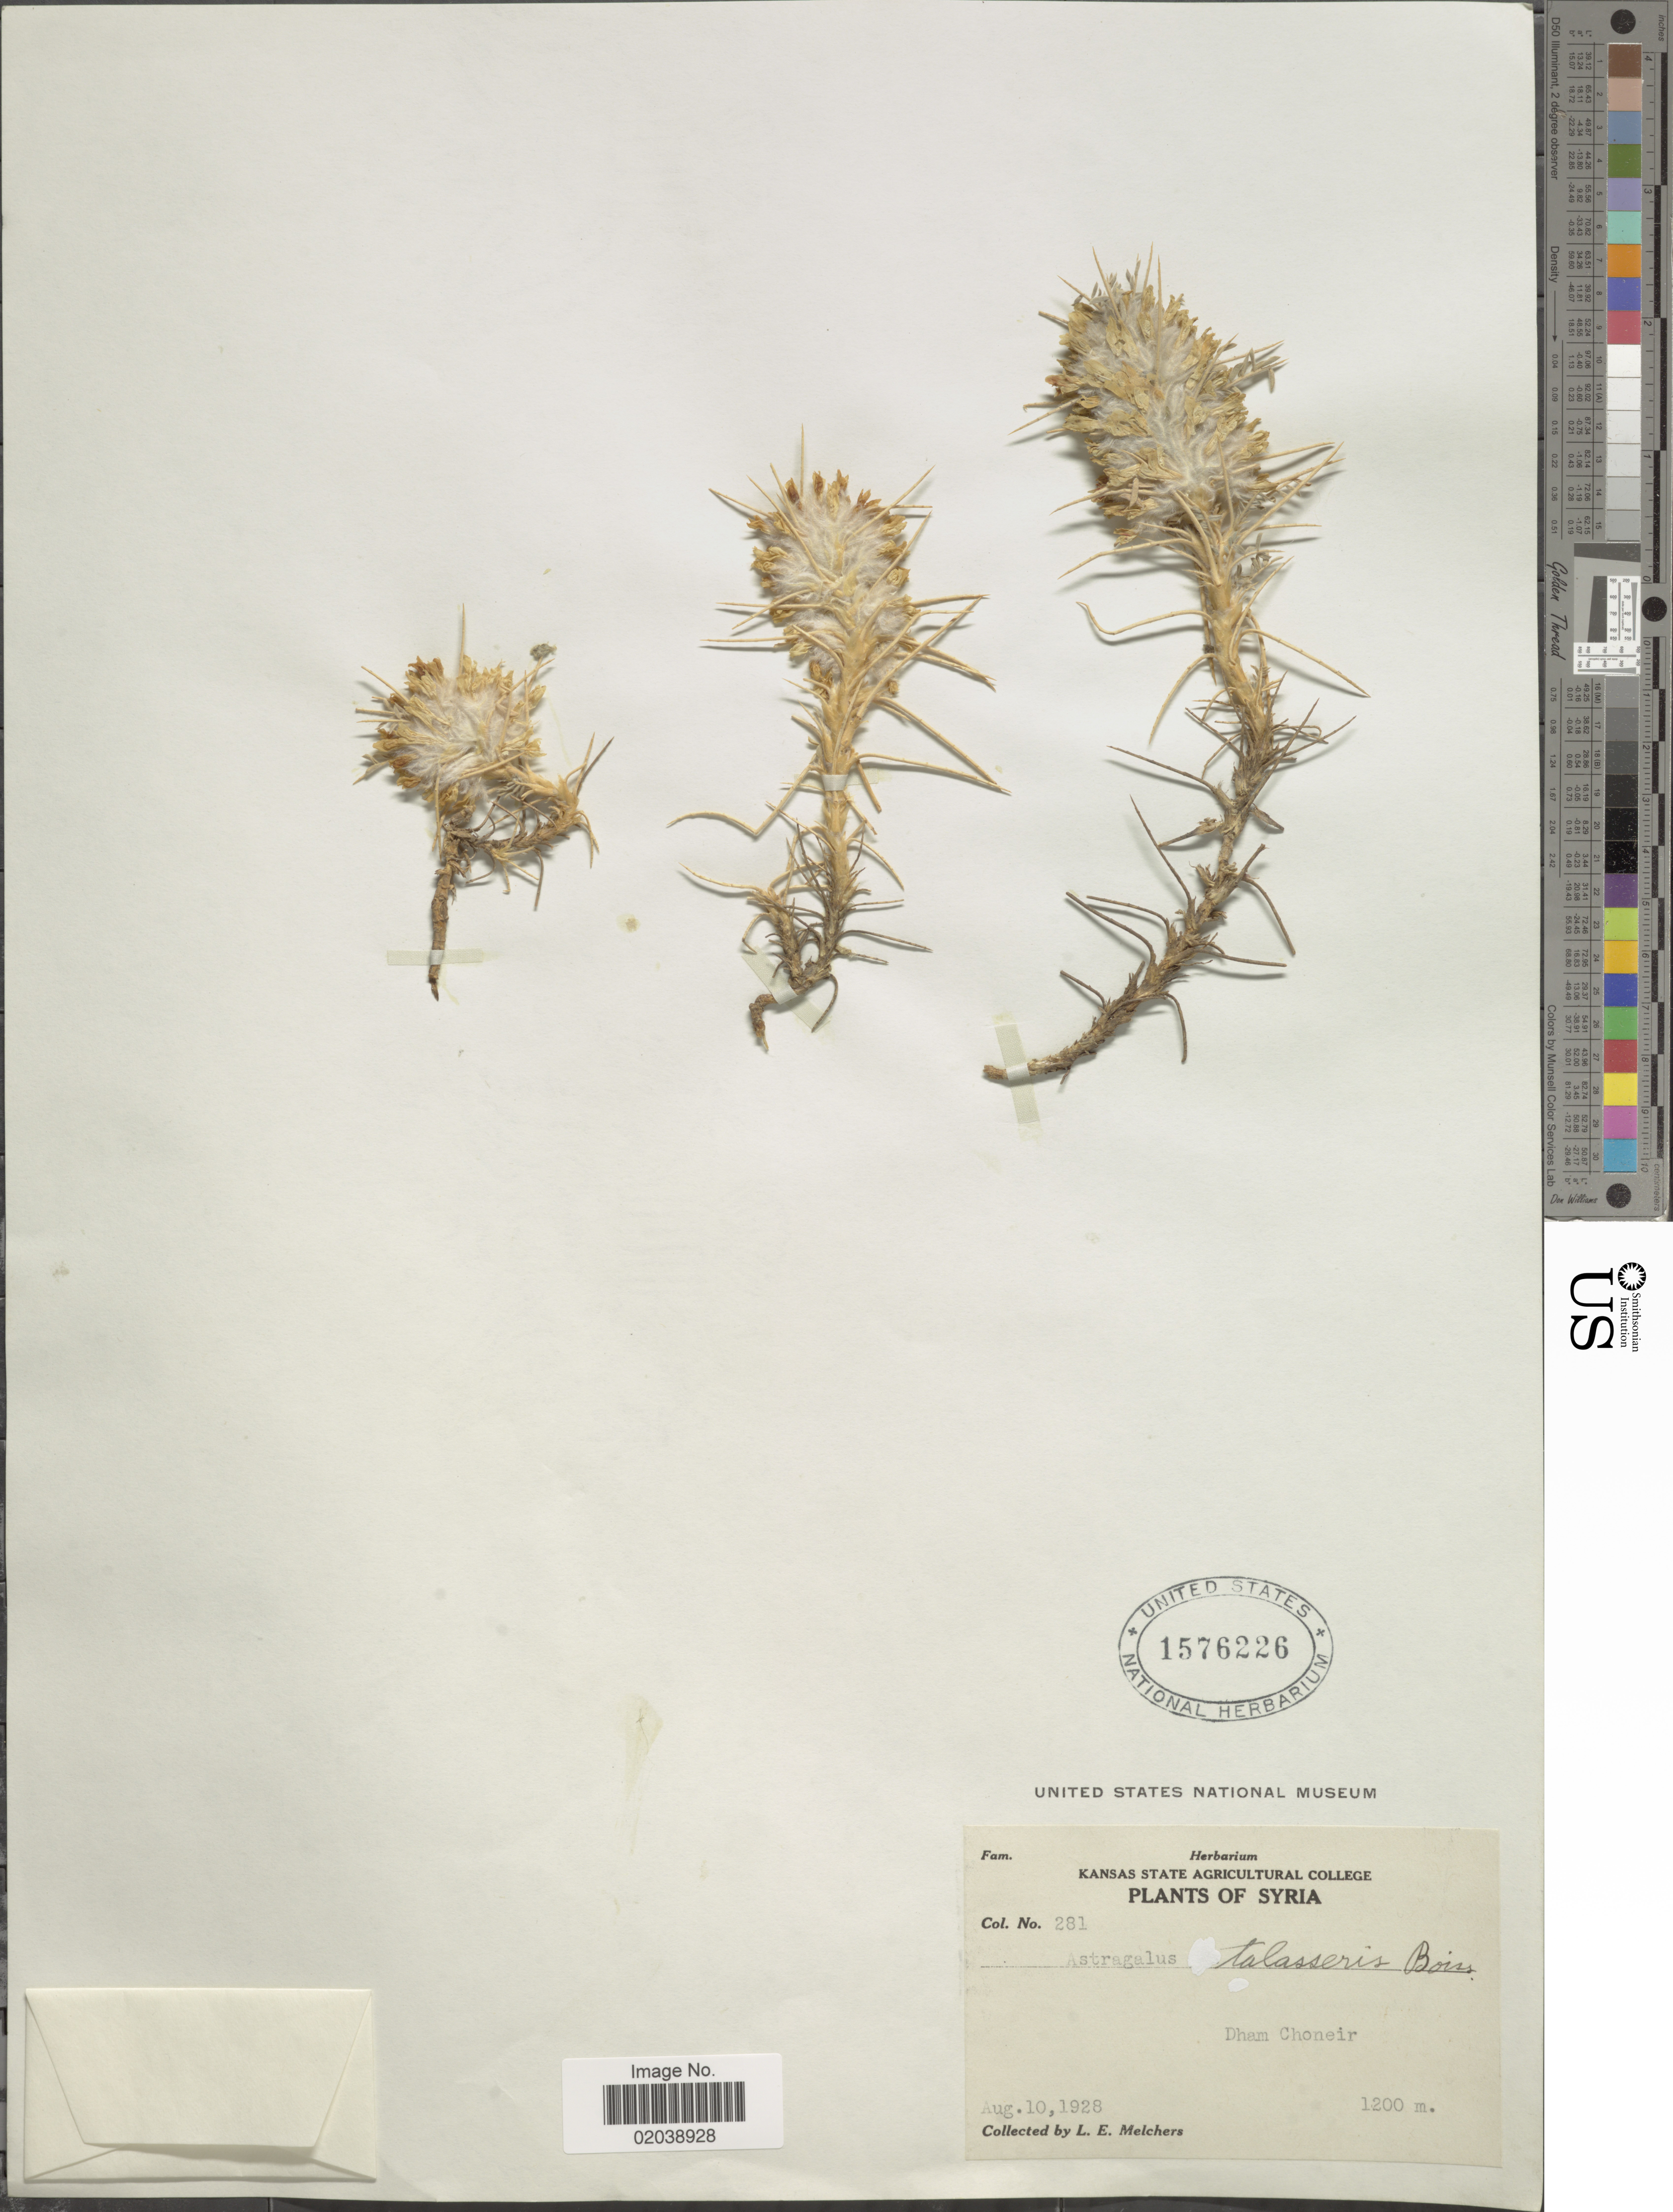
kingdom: Plantae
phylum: Tracheophyta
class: Magnoliopsida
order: Fabales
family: Fabaceae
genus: Astragalus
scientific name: Astragalus talasseus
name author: Boiss. & Balansa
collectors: L. Melchers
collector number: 281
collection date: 1928-08-10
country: Syria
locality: Dham Choneir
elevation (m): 1200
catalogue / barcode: US 1576226